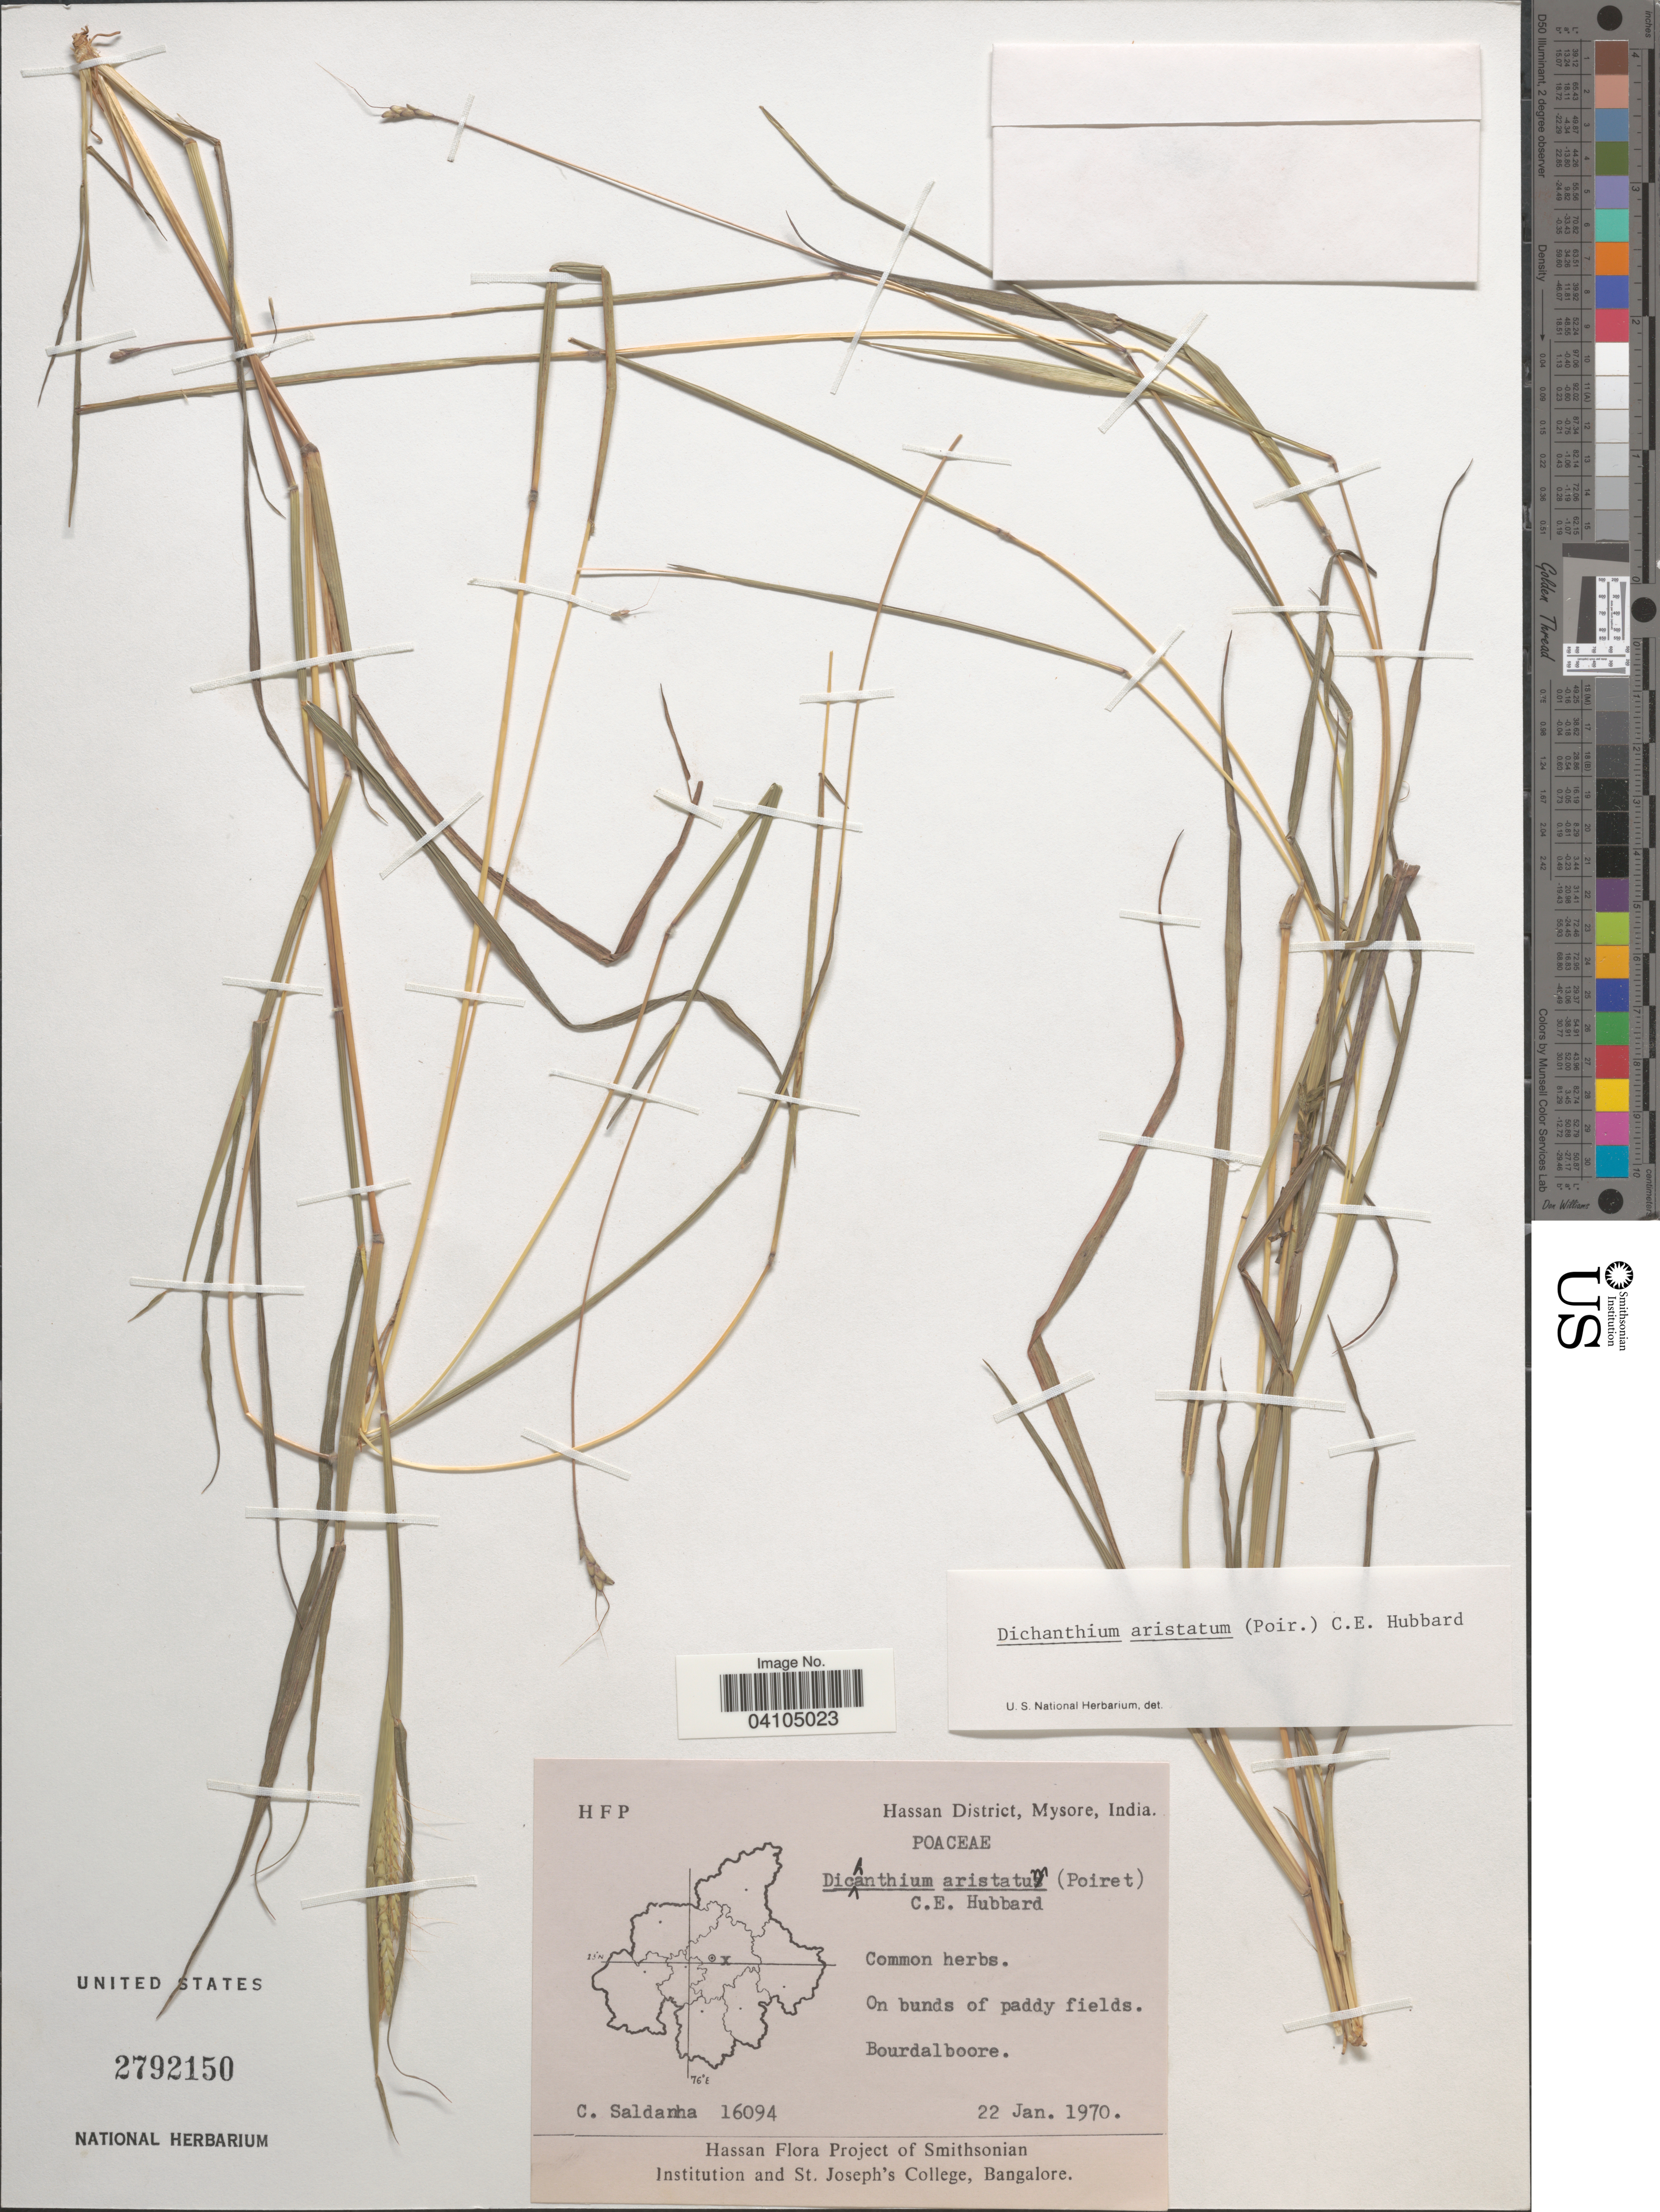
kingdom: Plantae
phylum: Tracheophyta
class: Liliopsida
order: Poales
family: Poaceae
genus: Dichanthium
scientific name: Dichanthium aristatum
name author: (Poir.) C.E. Hubb.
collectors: C. Saldanha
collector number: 16094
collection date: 1970-01-22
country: India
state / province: Karnataka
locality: Hassan District, Mysore. Bourdalboore.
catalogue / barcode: US 2792150